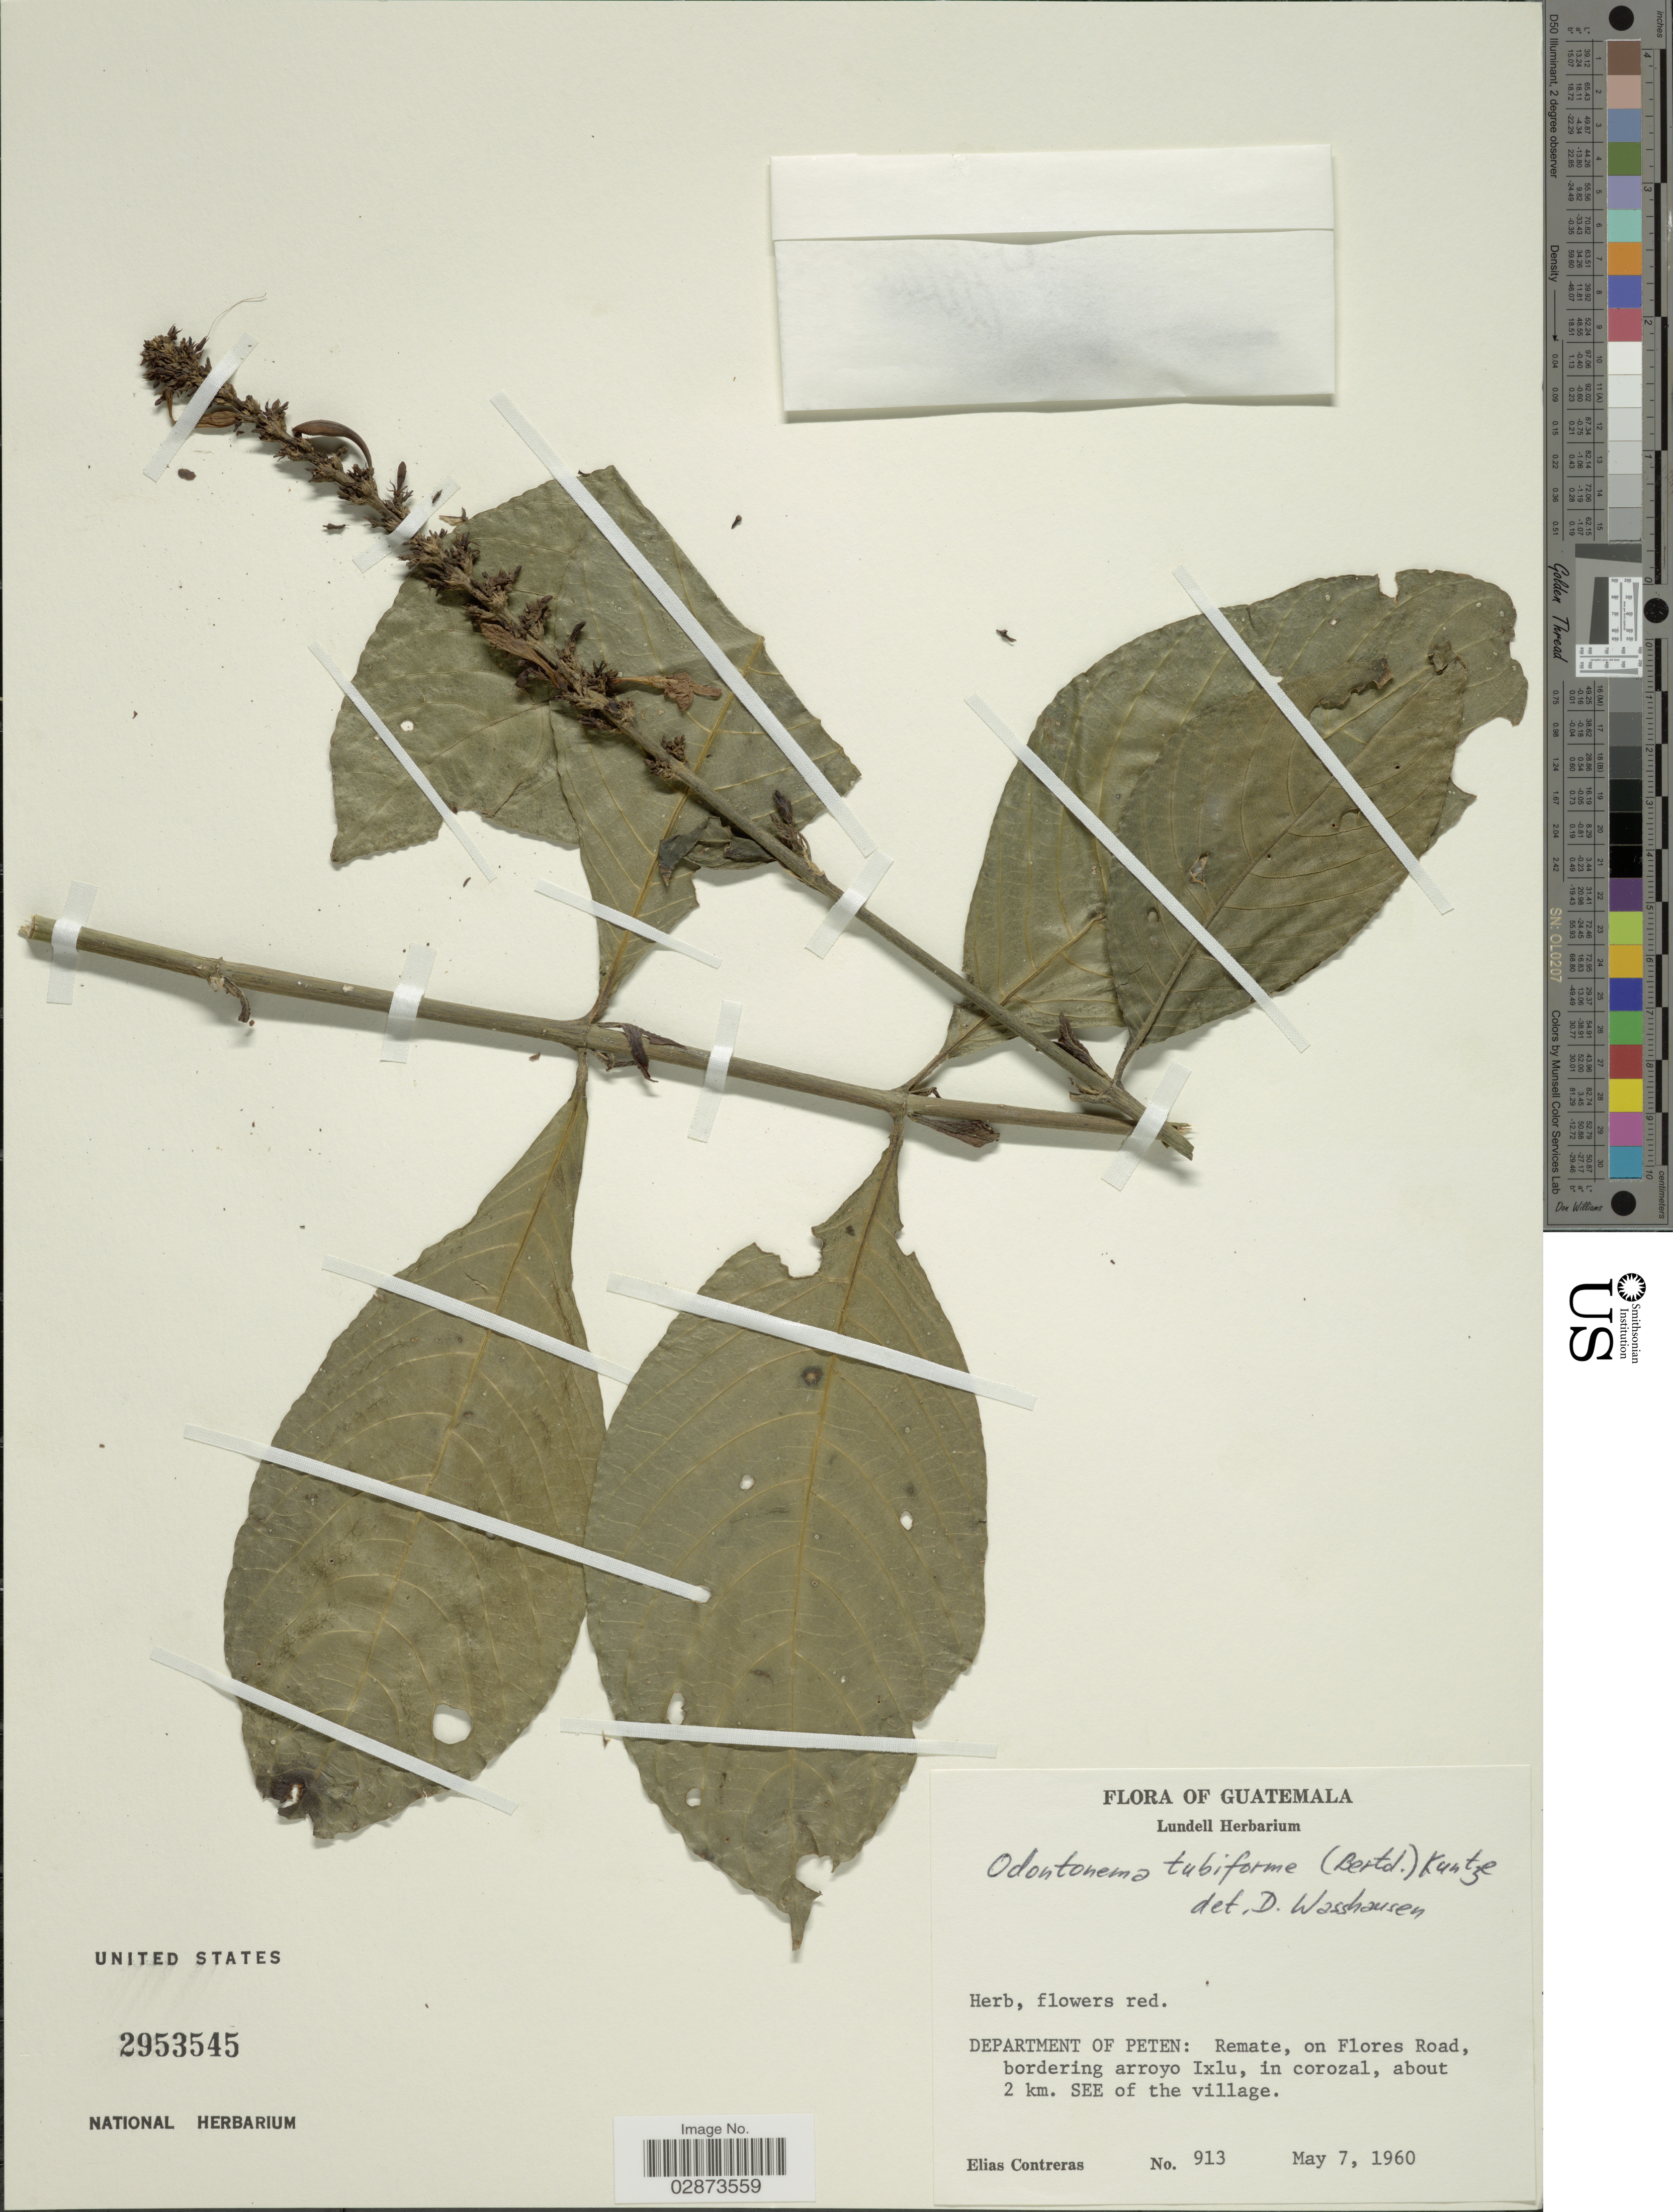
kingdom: Plantae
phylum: Tracheophyta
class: Magnoliopsida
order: Lamiales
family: Acanthaceae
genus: Odontonema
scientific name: Odontonema tubaeforme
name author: (Bertol.) Kuntze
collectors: E. Contreras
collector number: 913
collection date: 1960-05-07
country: Guatemala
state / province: El Petén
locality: Department of Peten: Remate, on Flores Road, bordering arroyo Ixlu, in corozal, about 2 km. SEE of the village.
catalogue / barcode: US 2953545